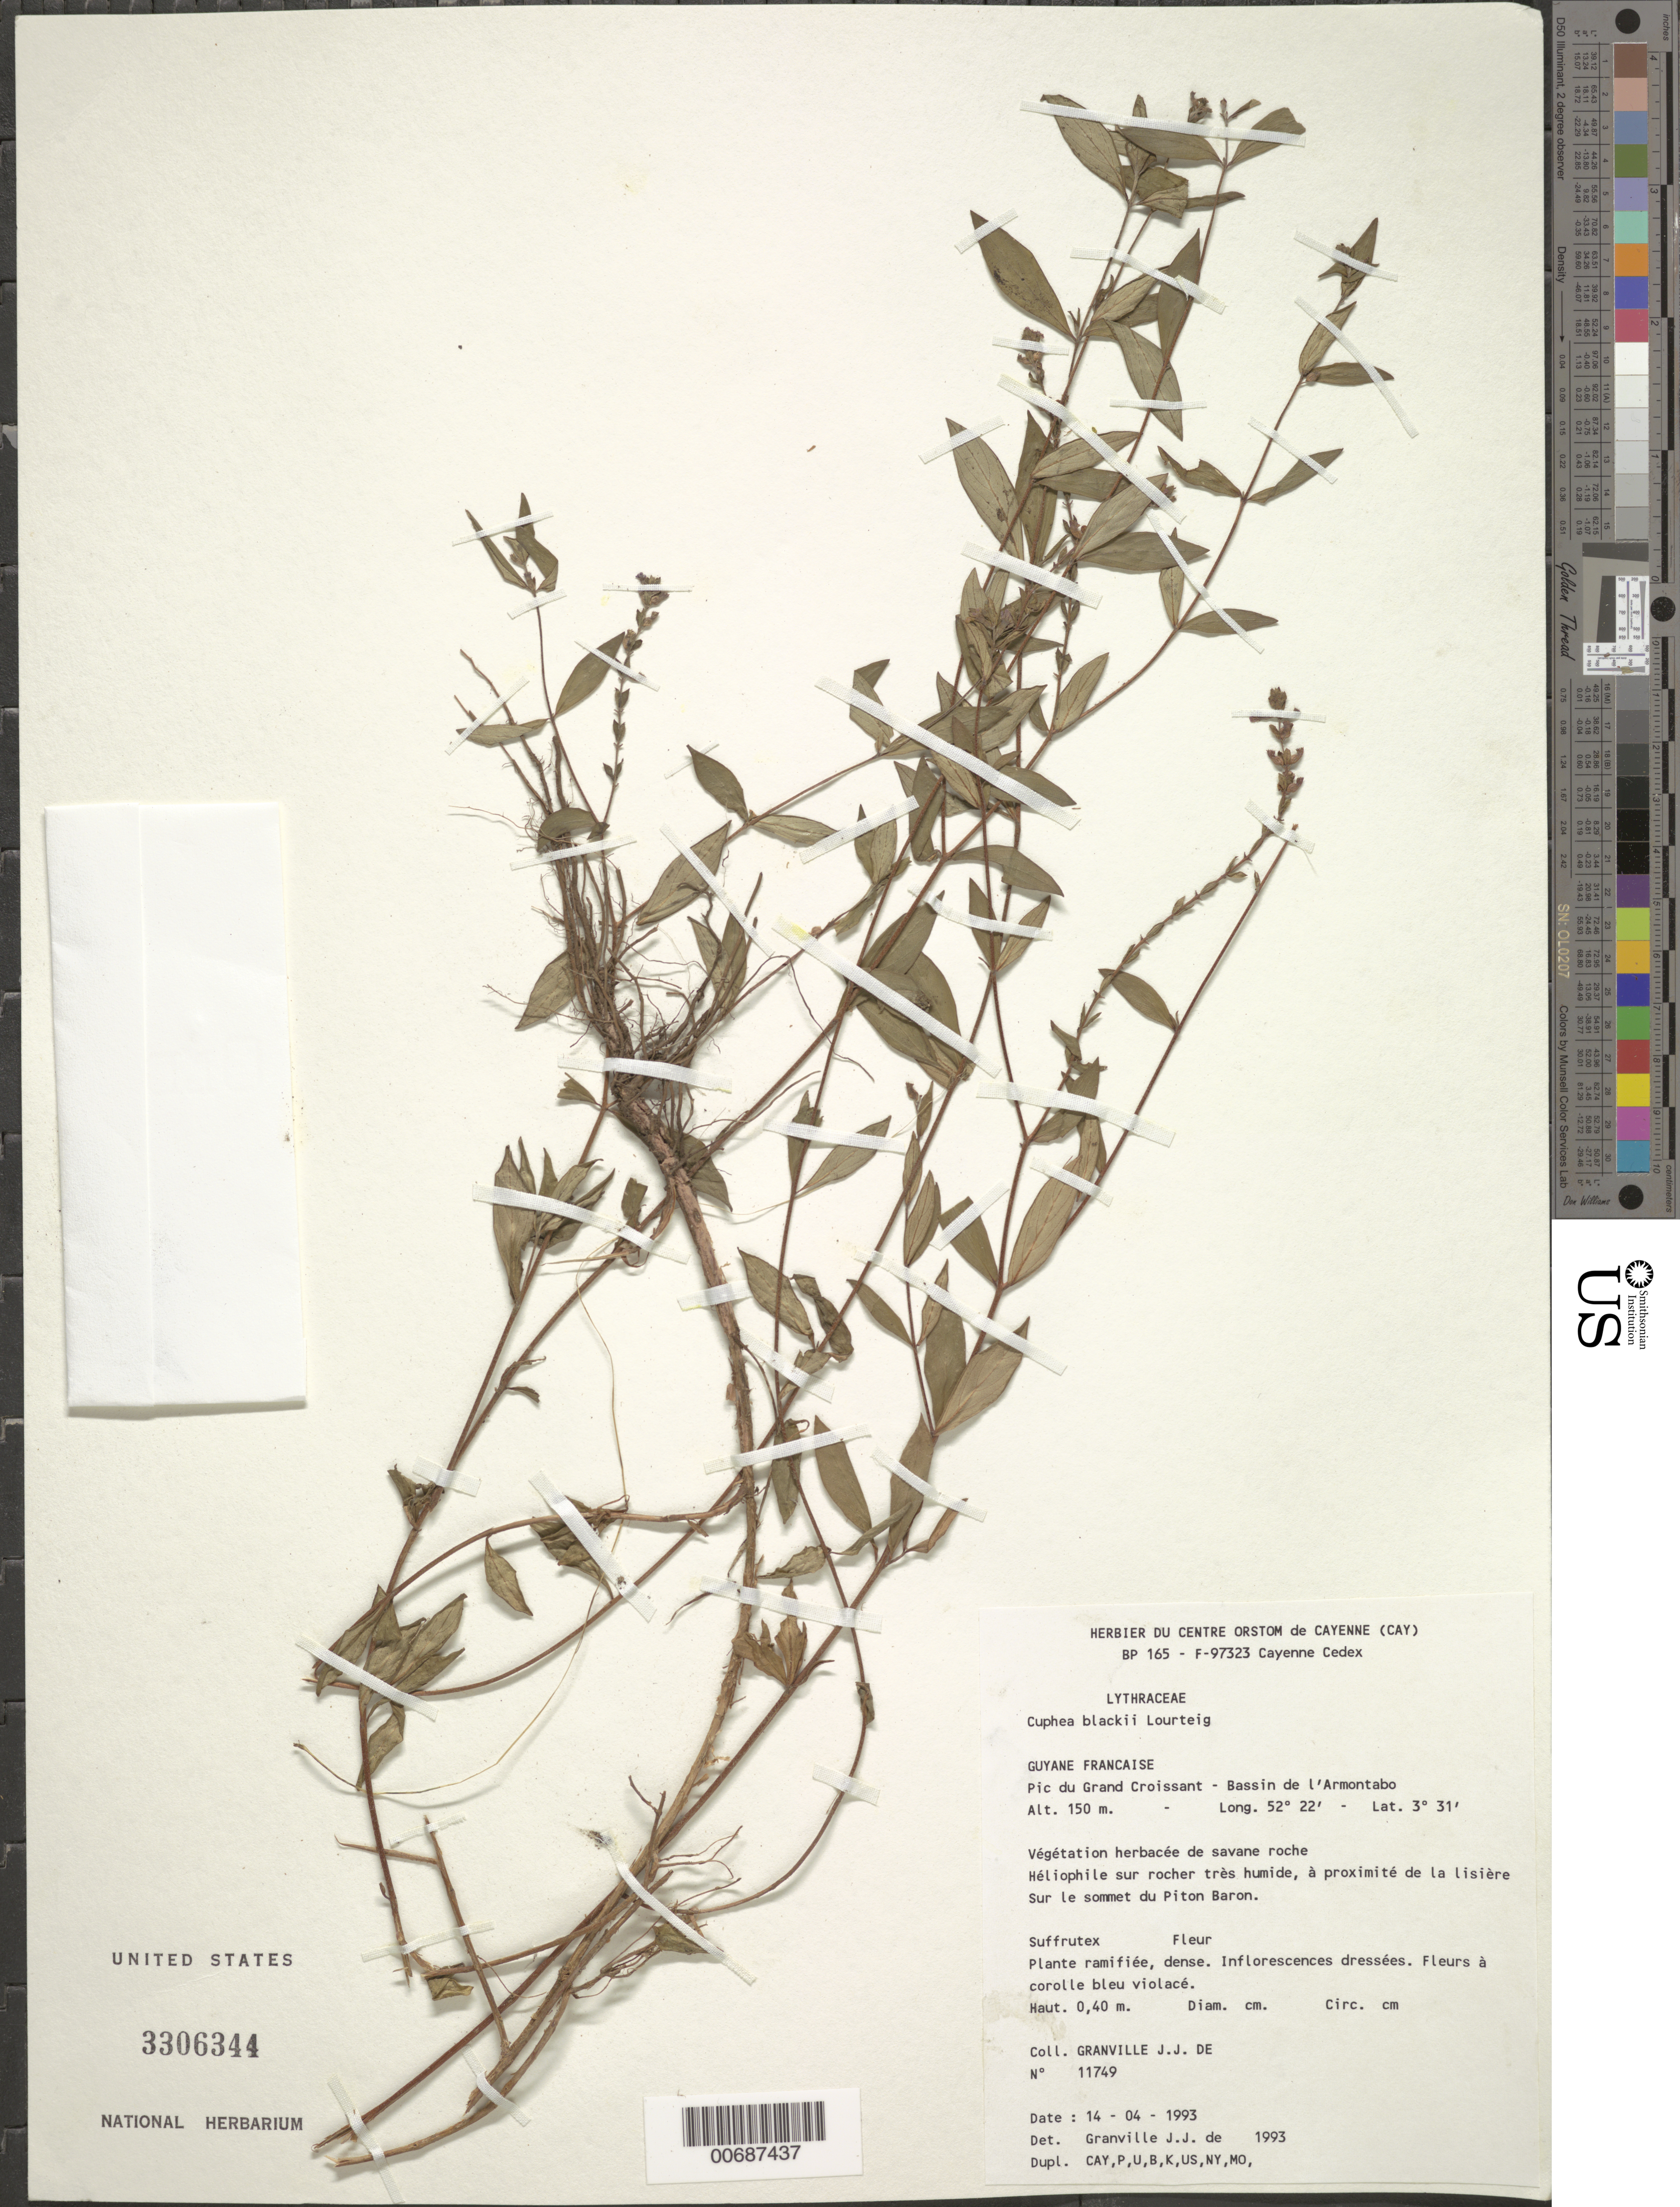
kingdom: Plantae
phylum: Tracheophyta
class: Magnoliopsida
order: Myrtales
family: Lythraceae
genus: Cuphea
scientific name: Cuphea blackii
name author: Lourteig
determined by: Granville, J. J. de, (CAY), Institut de Recherche pour le Developpement (IRD) (FRENCH GUIANA)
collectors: J.-J. de Granville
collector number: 11749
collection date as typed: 14-Apr-93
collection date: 1993-04-14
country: French Guiana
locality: Pic du Grand Croissant, Bassin de l'Armontabo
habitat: Vegetation herbacée de savane roch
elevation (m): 150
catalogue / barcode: US 3306344